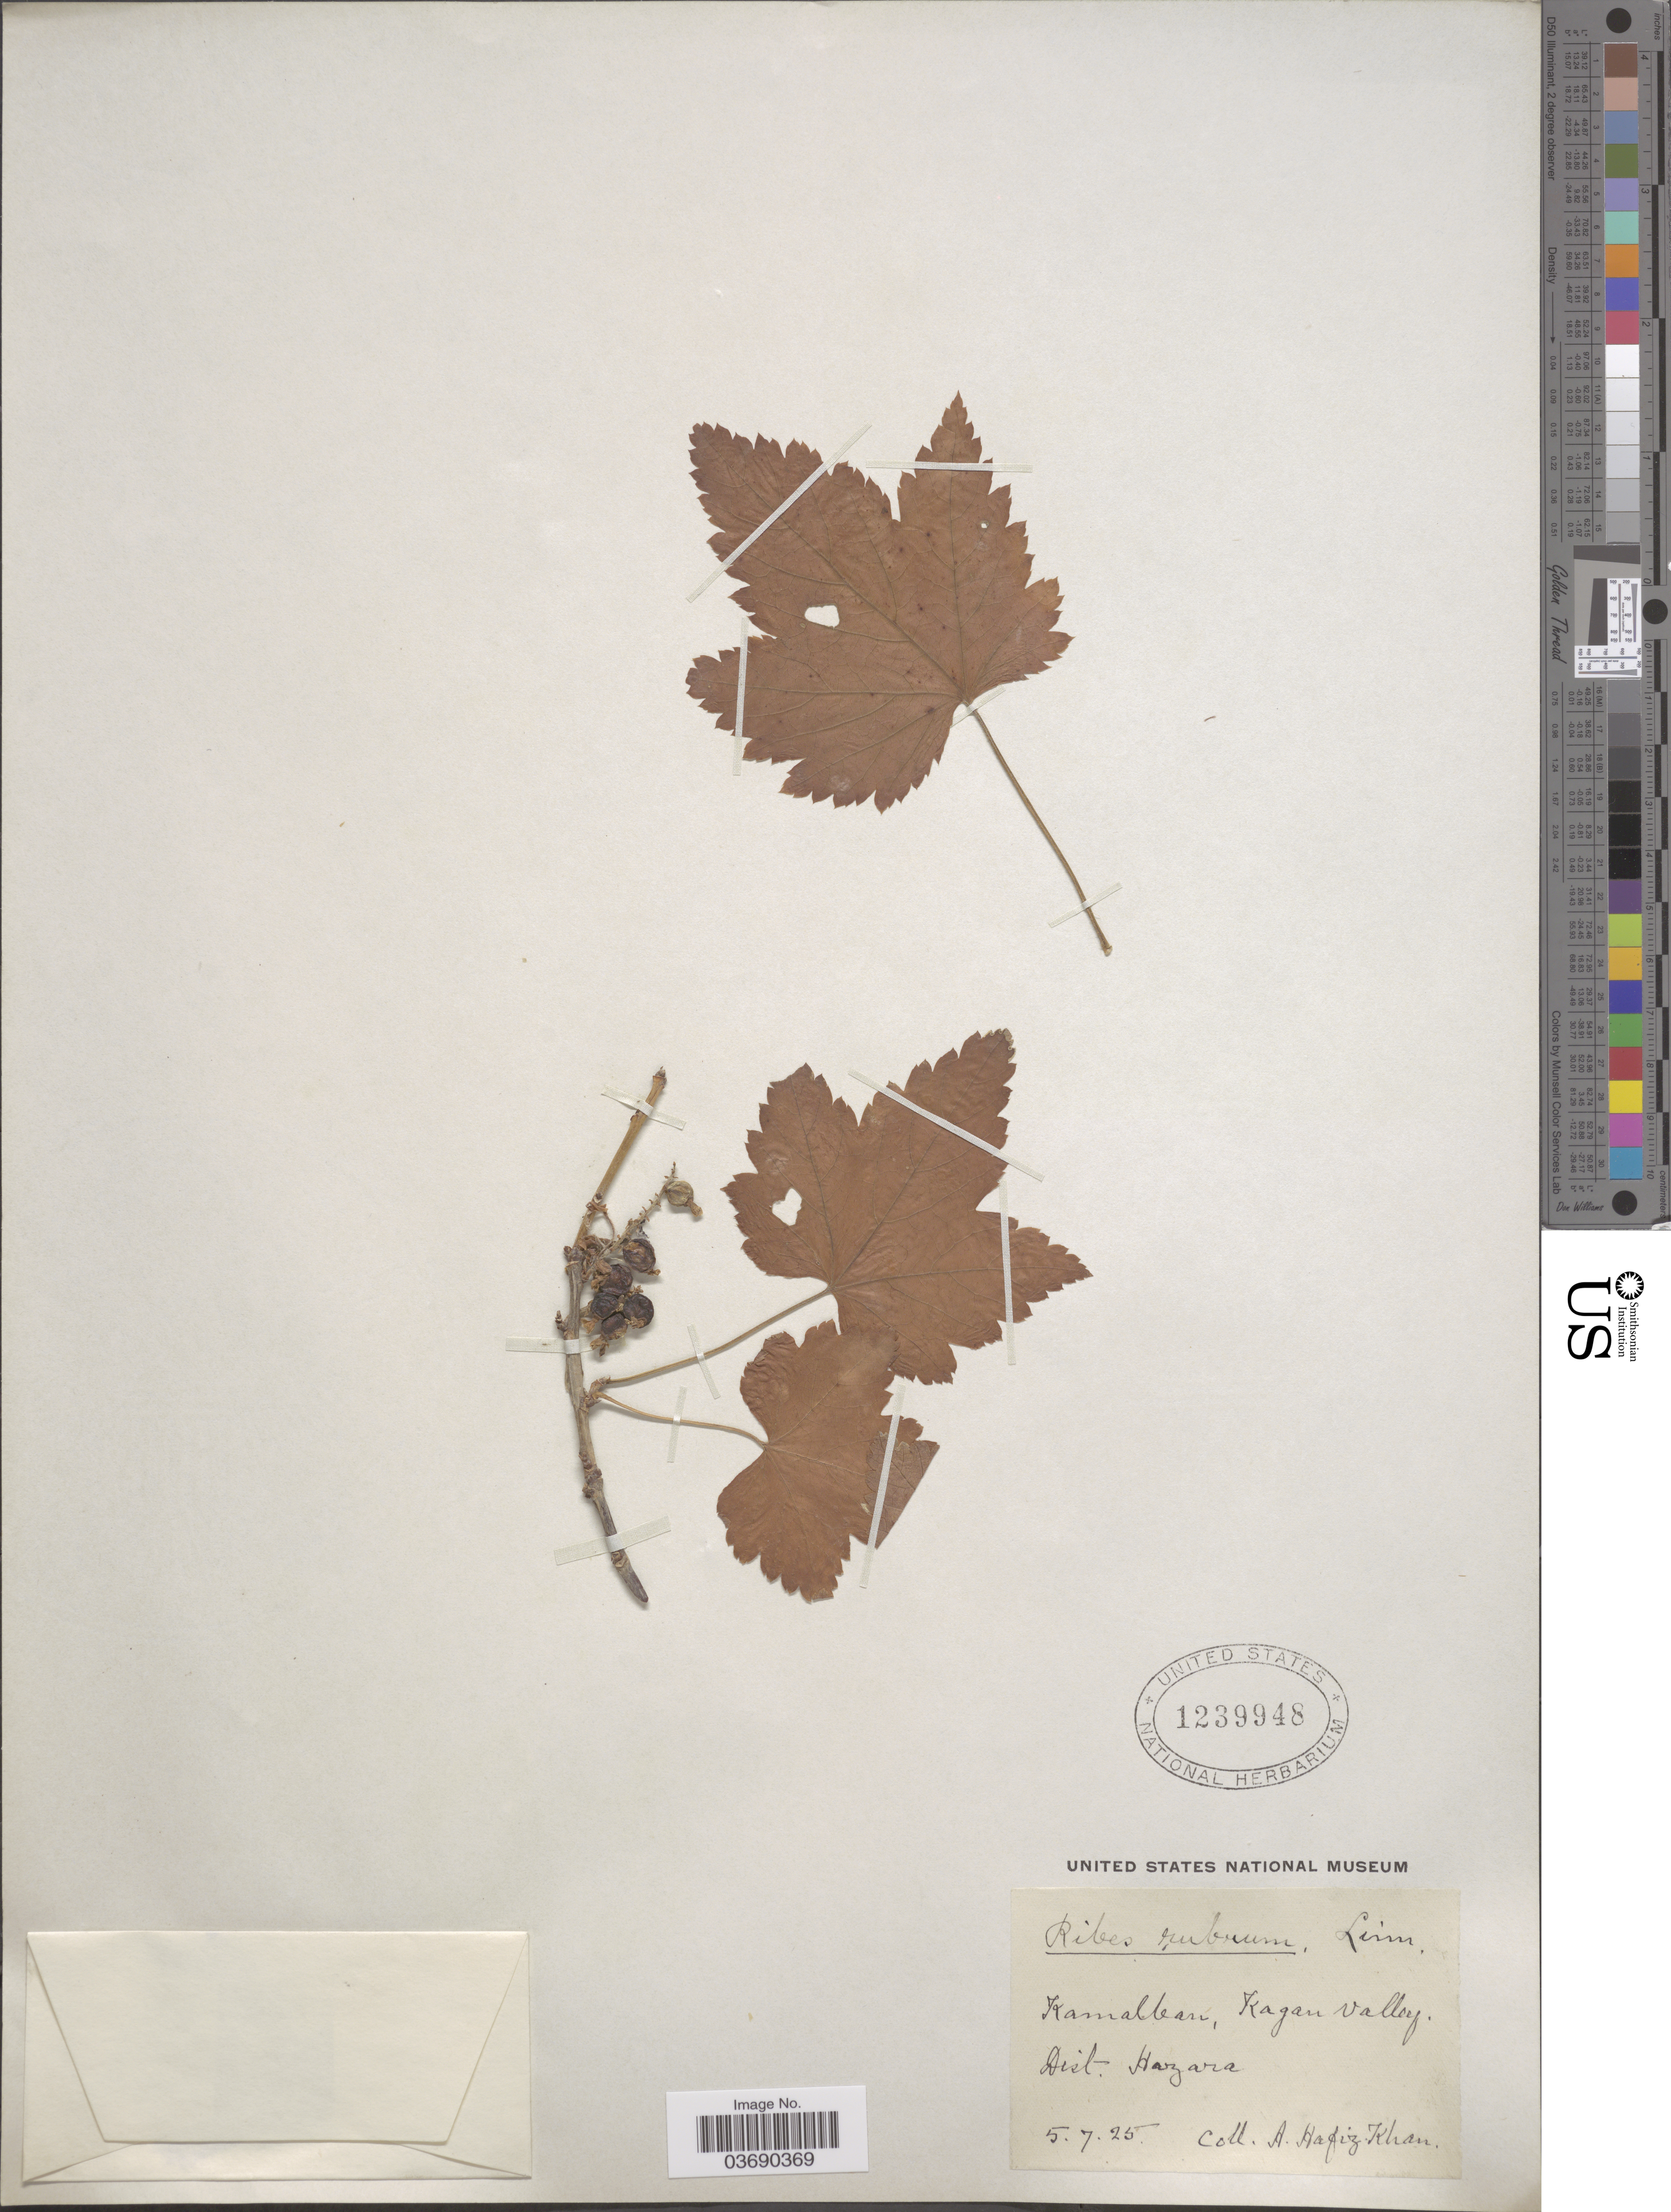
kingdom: Plantae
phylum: Tracheophyta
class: Magnoliopsida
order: Saxifragales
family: Grossulariaceae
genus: Ribes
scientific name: Ribes rubrum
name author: L.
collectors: A. Hafiz-Khan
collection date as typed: Transcribed d/m/y: 5/7/25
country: Pakistan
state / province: Khyber Pakhtunkhwa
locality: Kamalban, Kagan Valley. Dist. Hazara.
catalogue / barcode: US 1239948